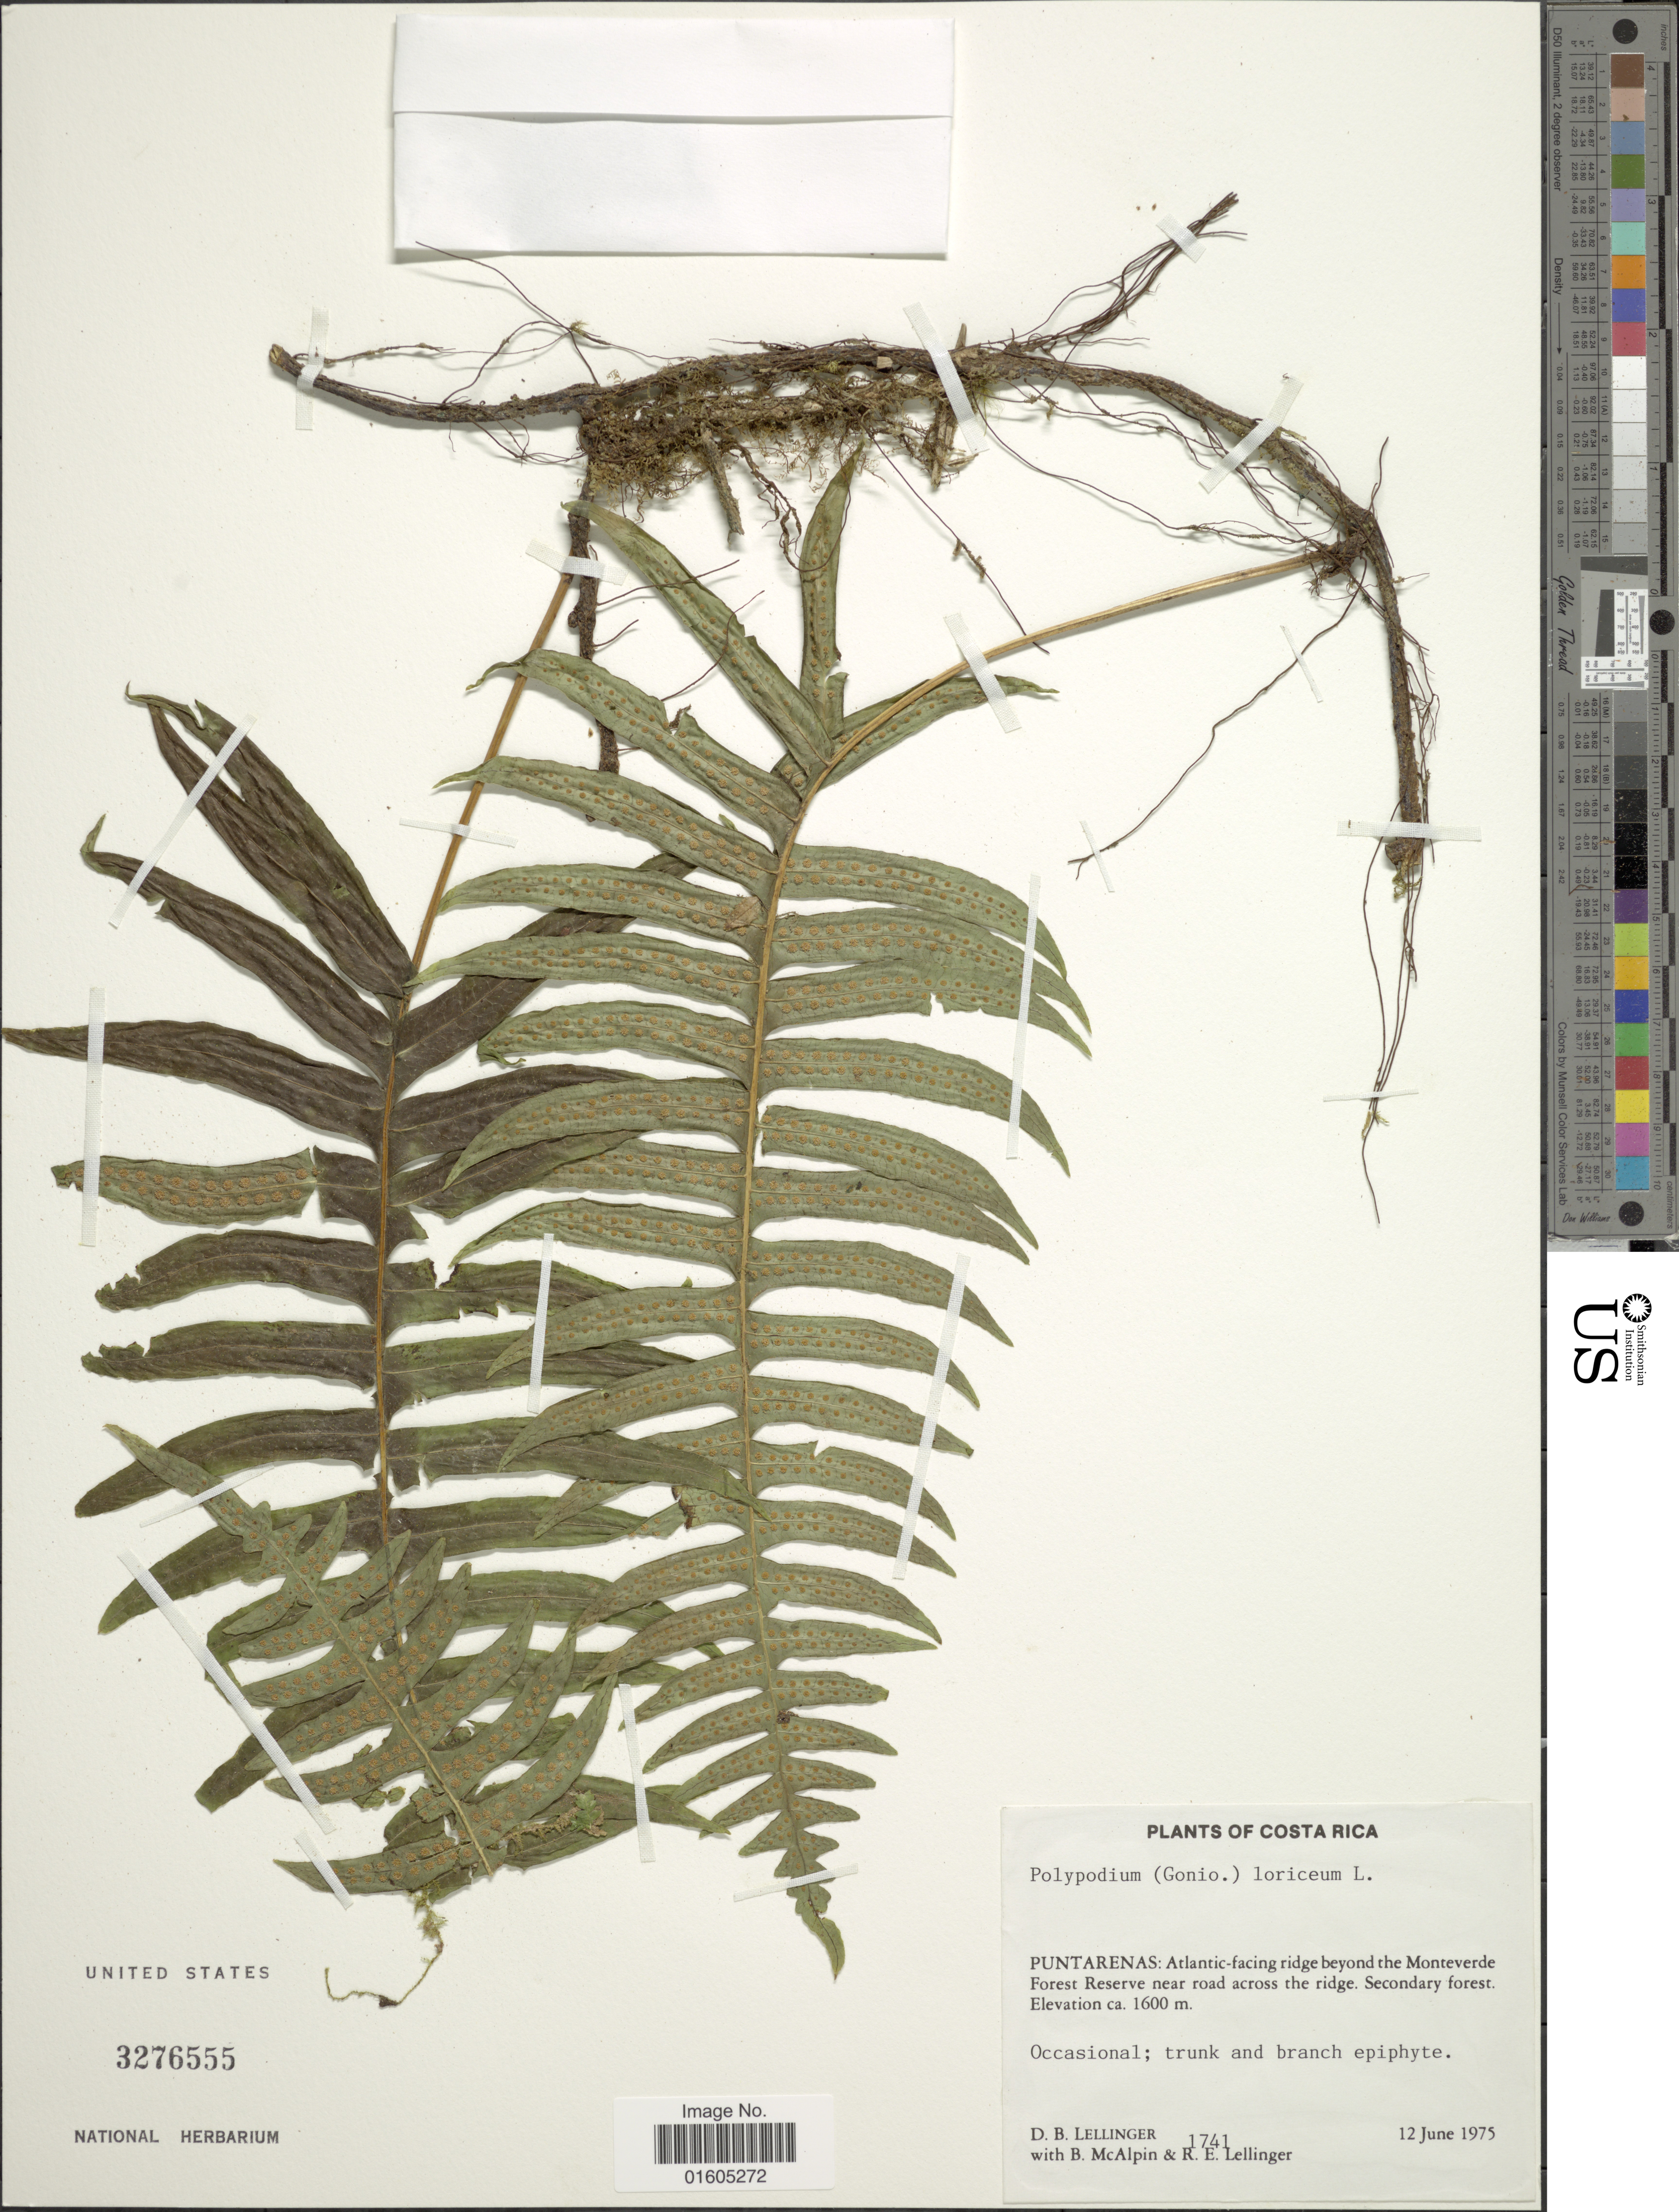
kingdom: Plantae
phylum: Tracheophyta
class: Polypodiopsida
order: Polypodiales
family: Polypodiaceae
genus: Serpocaulon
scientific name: Serpocaulon loriceum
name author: (L.) A.R. Sm.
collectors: D. B. Lellinger, B. McAlpin & R. E. Lellinger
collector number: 1741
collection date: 1975-06-12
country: Costa Rica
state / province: Puntarenas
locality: Costa Rica. Puntarenas: Athlantic-facing ridge beyond the Monteverde Forest Reserve near road across the ridge. Secondary forest.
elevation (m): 1600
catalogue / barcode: US 3276555